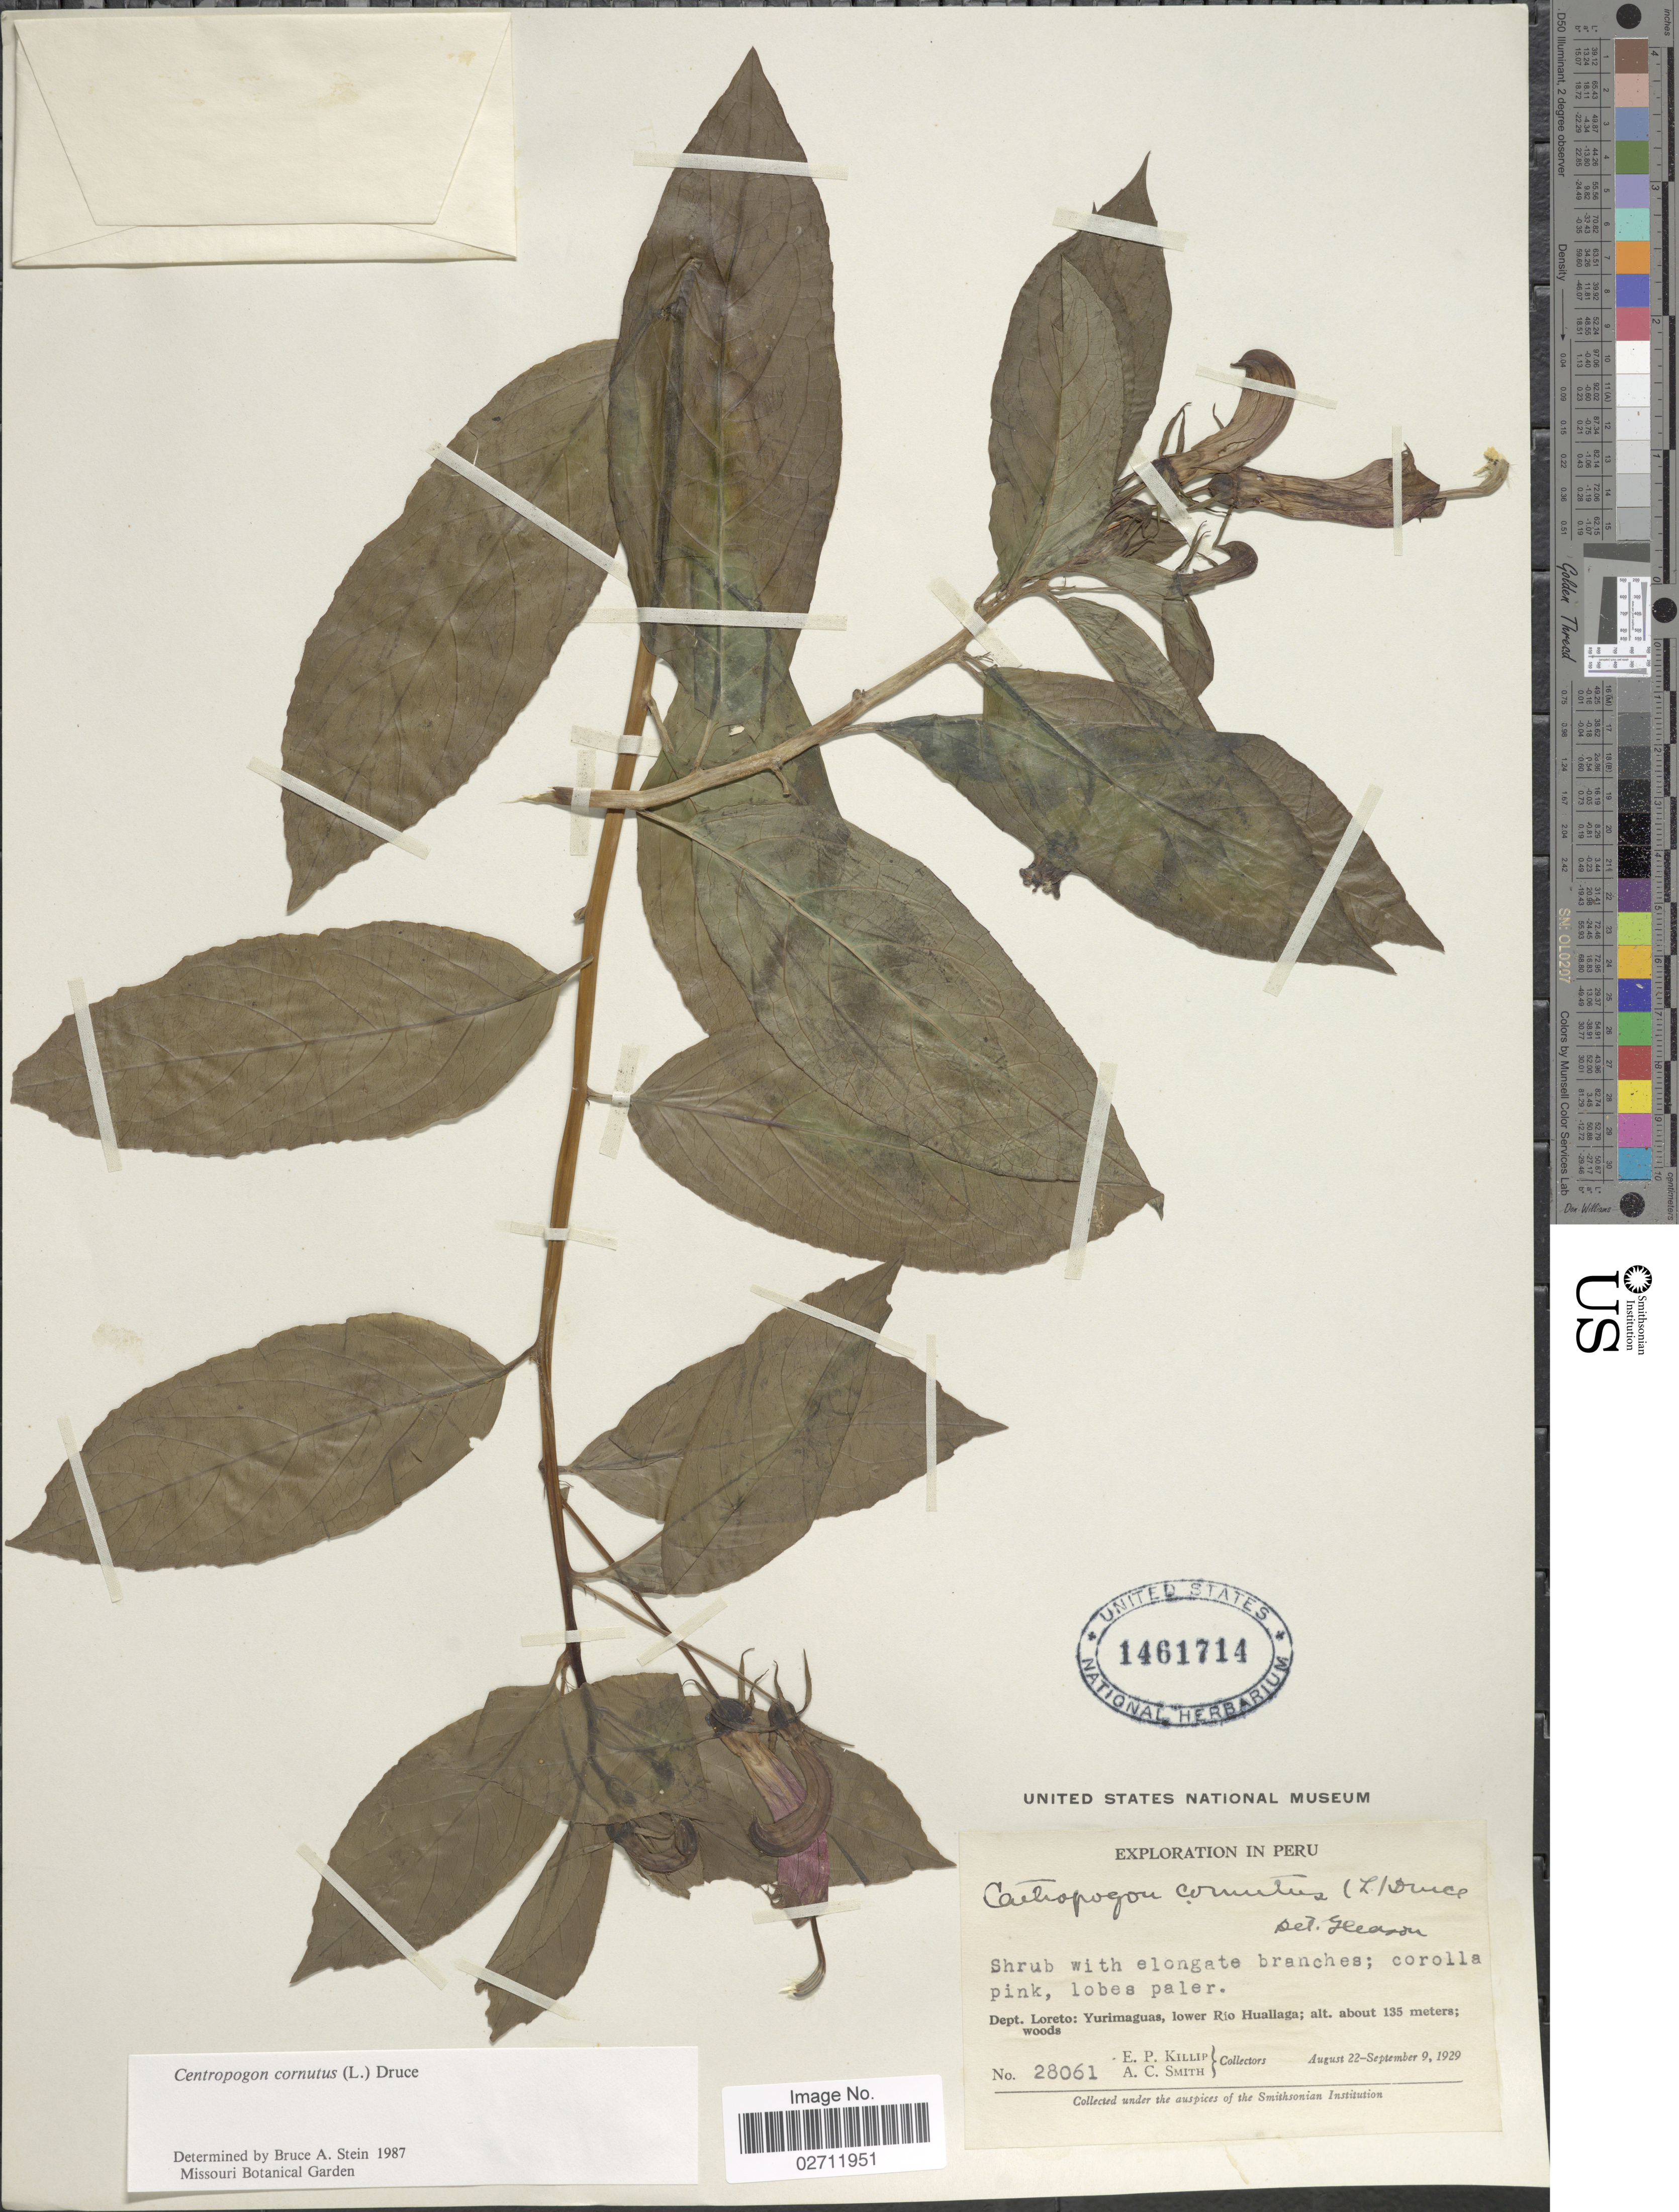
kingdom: Plantae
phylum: Tracheophyta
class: Magnoliopsida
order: Asterales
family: Campanulaceae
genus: Centropogon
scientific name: Centropogon cornutus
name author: (L.) Druce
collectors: E. P. Killip & A. C. Smith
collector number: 28061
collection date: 1929-08-22/1929-09-09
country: Peru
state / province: Loreto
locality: Yurimaguas, lower Rio Huallaga.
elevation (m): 135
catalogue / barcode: US 1461714